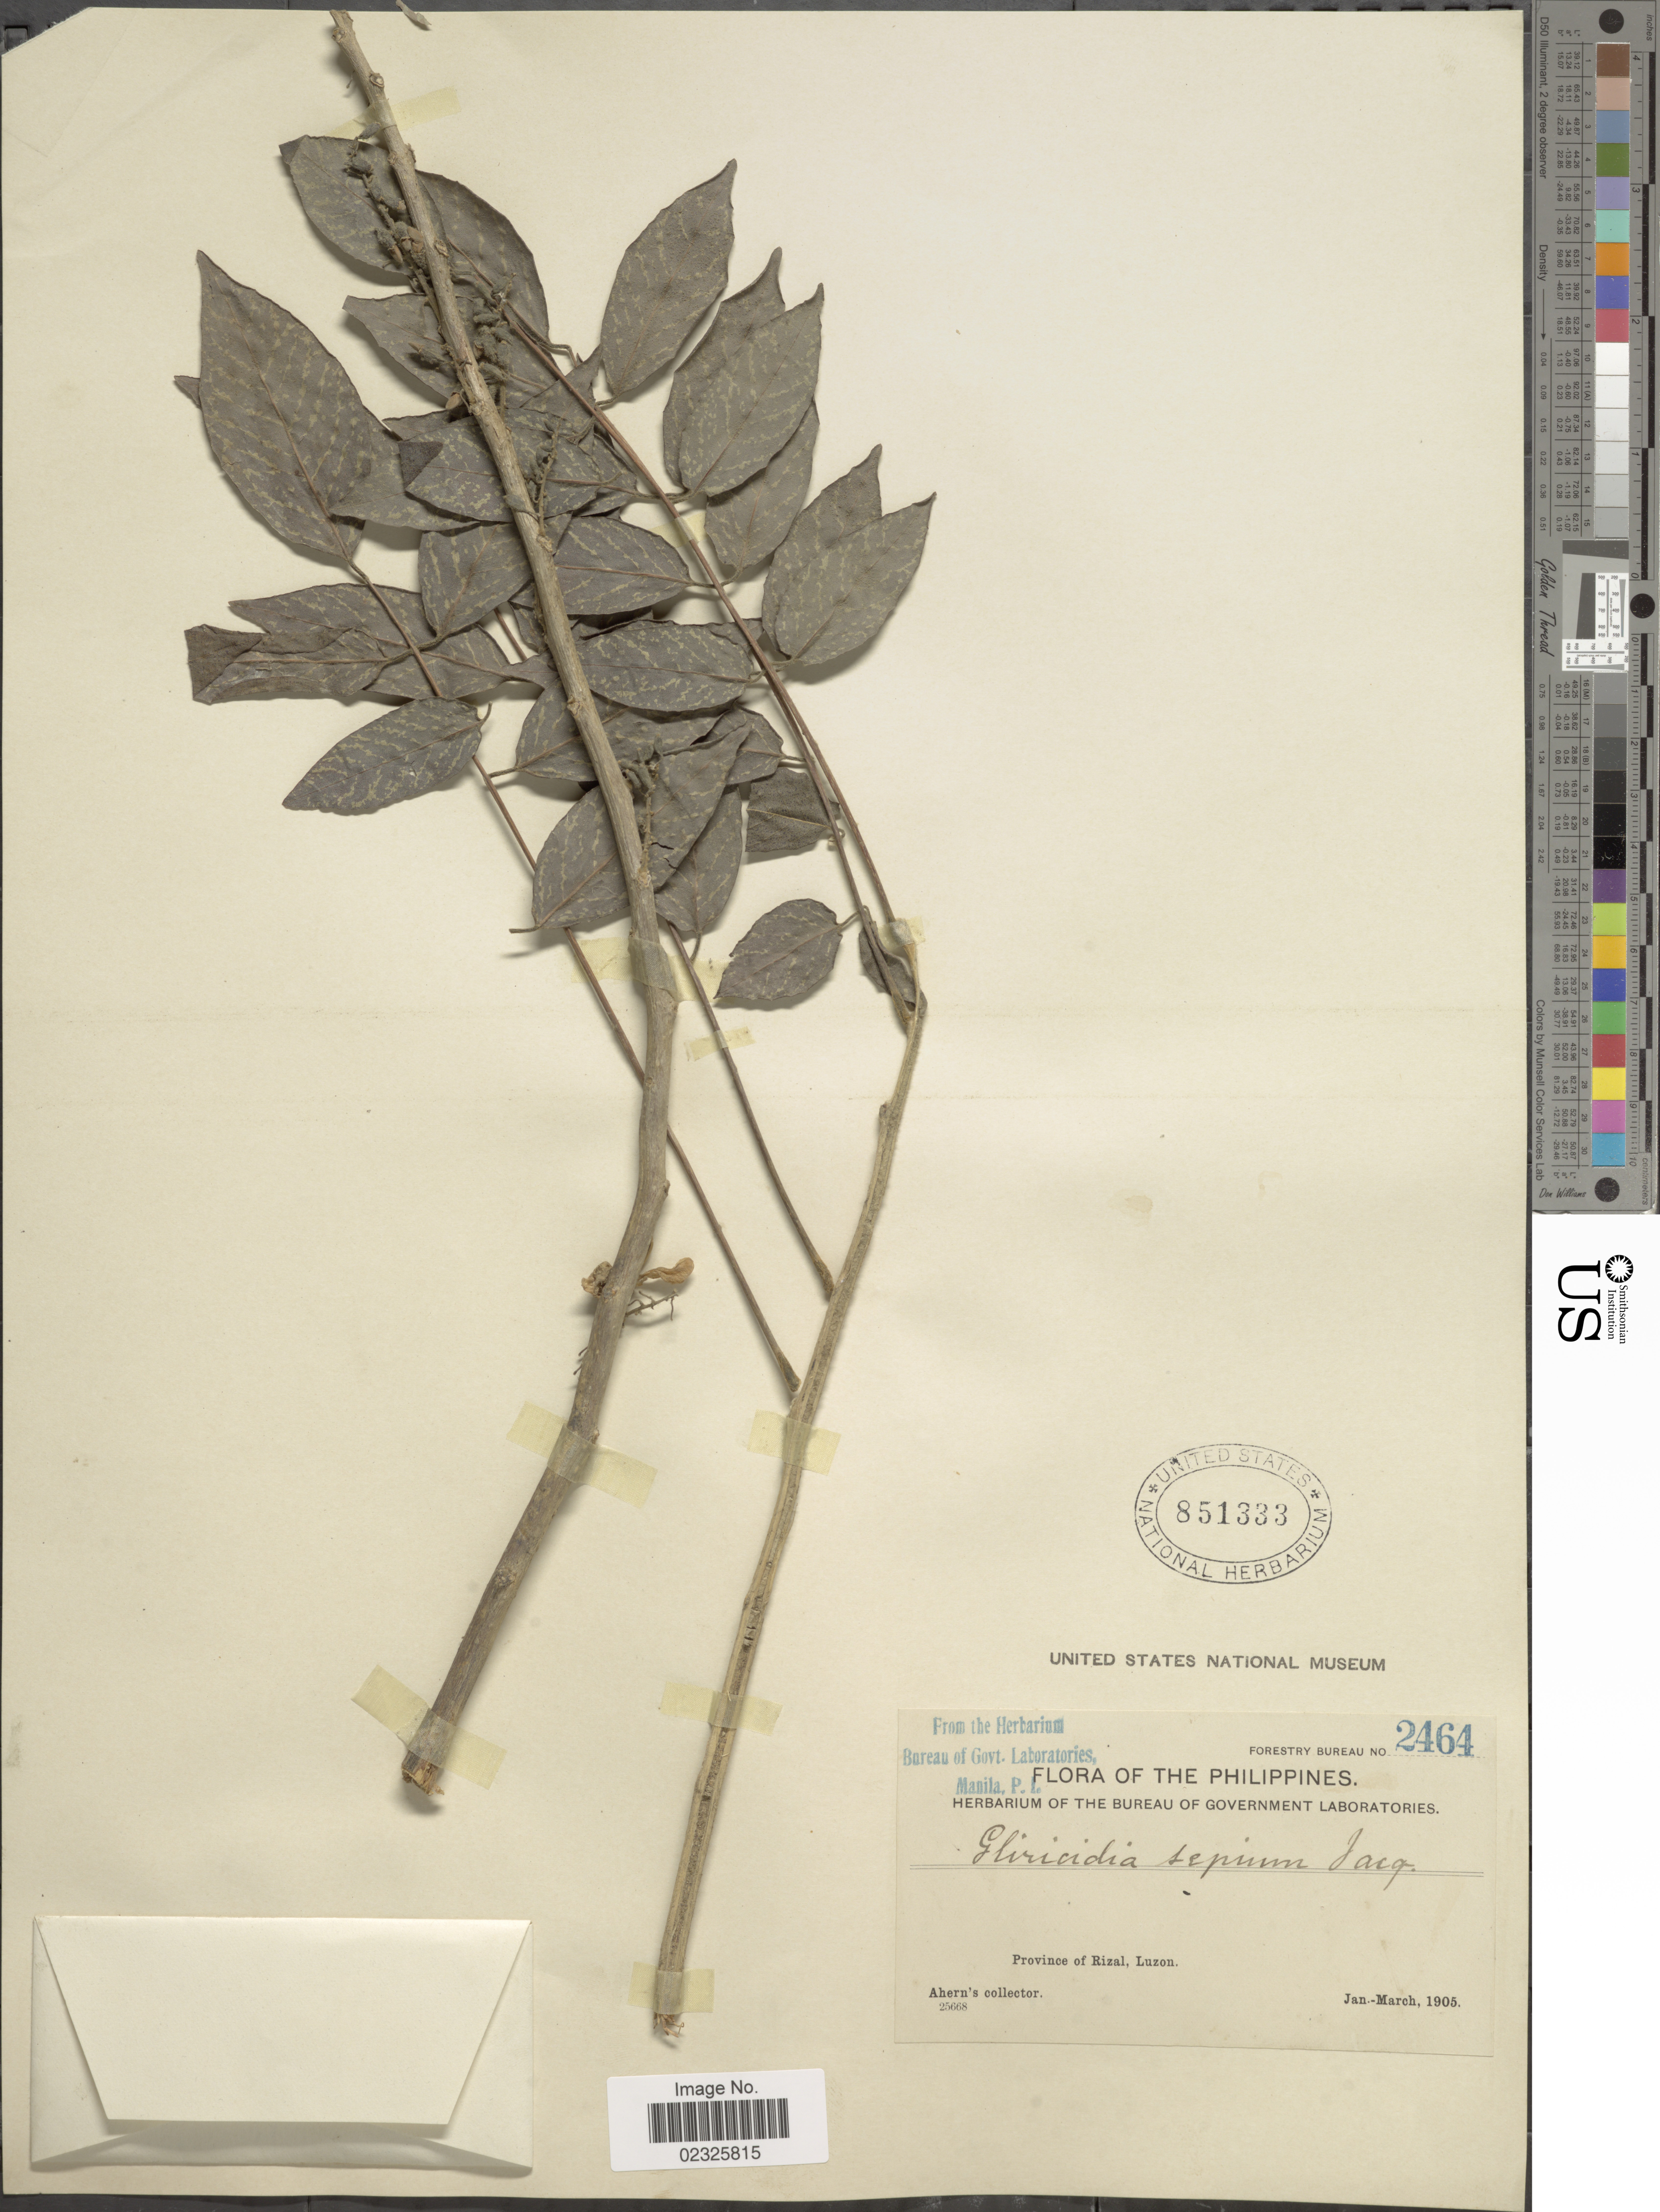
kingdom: Plantae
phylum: Tracheophyta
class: Magnoliopsida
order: Fabales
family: Fabaceae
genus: Gliricidia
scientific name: Gliricidia sepium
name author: (Jacq.) Kunth ex Walp.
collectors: -. Ahern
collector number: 25668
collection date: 1905-01/1905-03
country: Philippines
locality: Province of Rizal, Luzon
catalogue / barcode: US 851333